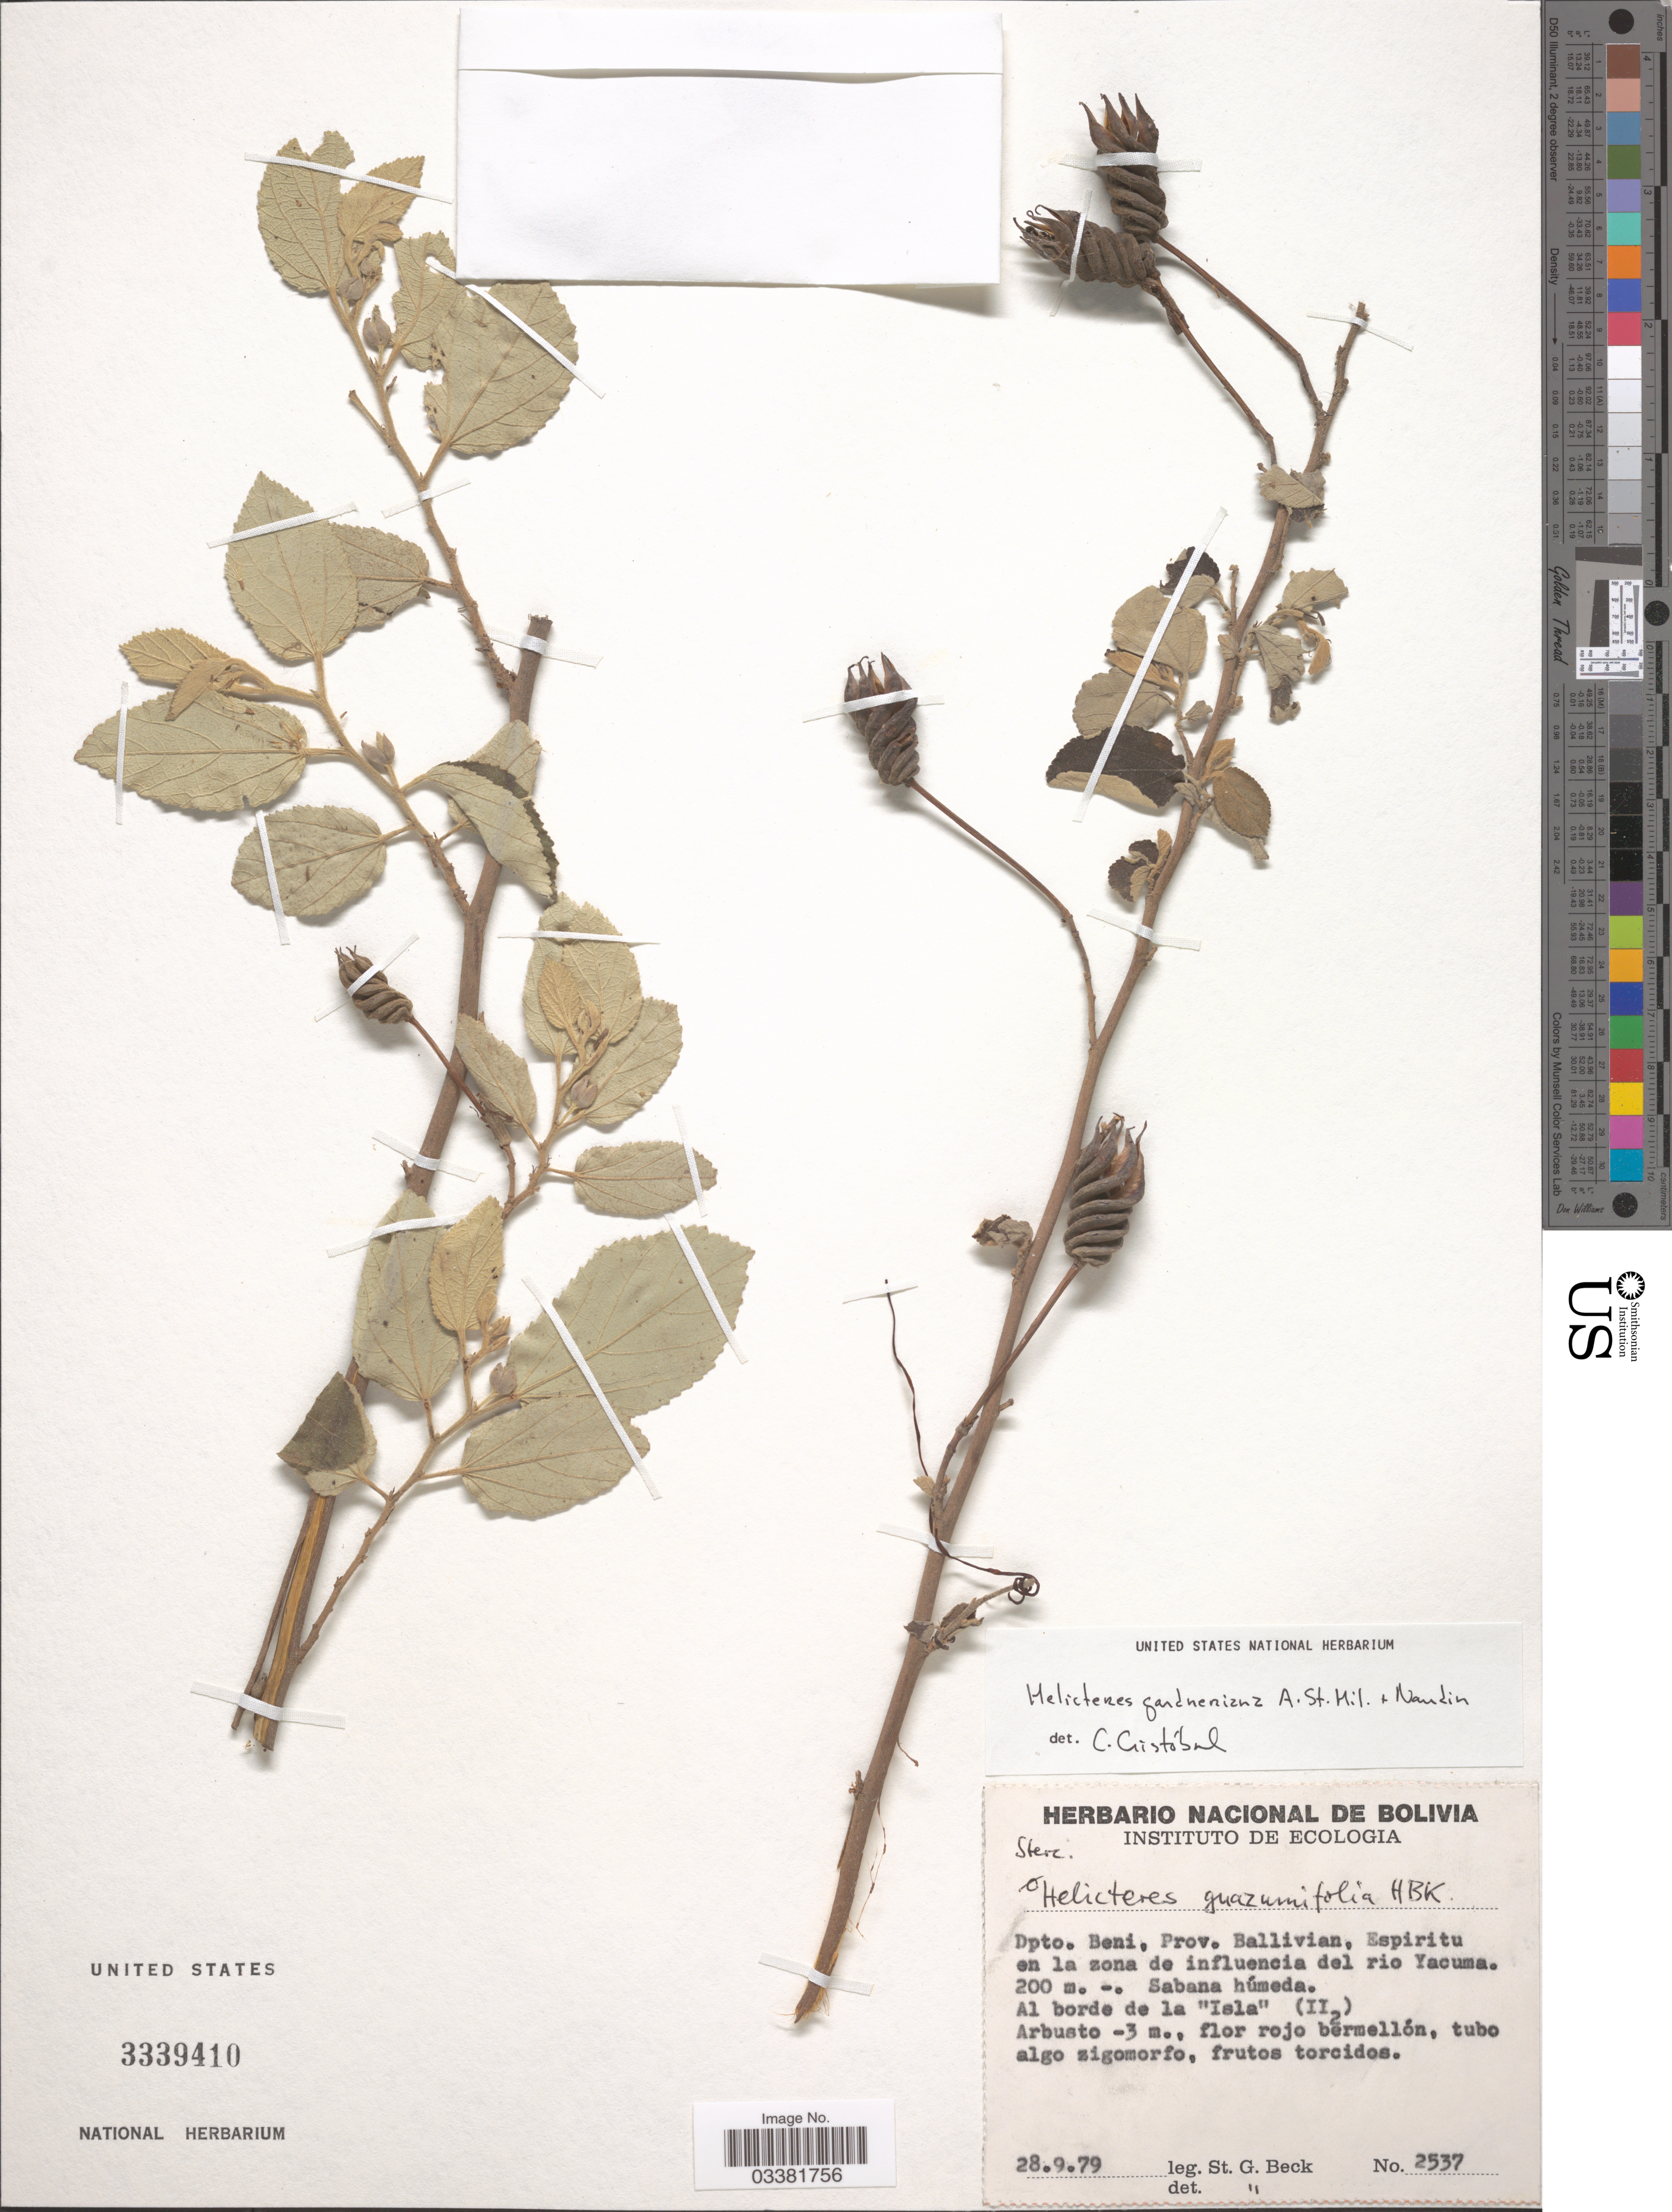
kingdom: Plantae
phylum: Tracheophyta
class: Magnoliopsida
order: Malvales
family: Malvaceae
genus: Helicteres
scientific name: Helicteres gardneriana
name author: A. St.-Hil. & Naudin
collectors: S. G. Beck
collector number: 2537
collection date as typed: Transcribed d/m/y: 28/9/79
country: Bolivia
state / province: Beni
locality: Dpto. Beni, Prov. Ballivian, Espiritu en la zona de influencia del rio Yacuma. Al borde de la "Isla" (II2).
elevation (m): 200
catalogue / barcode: US 3339410